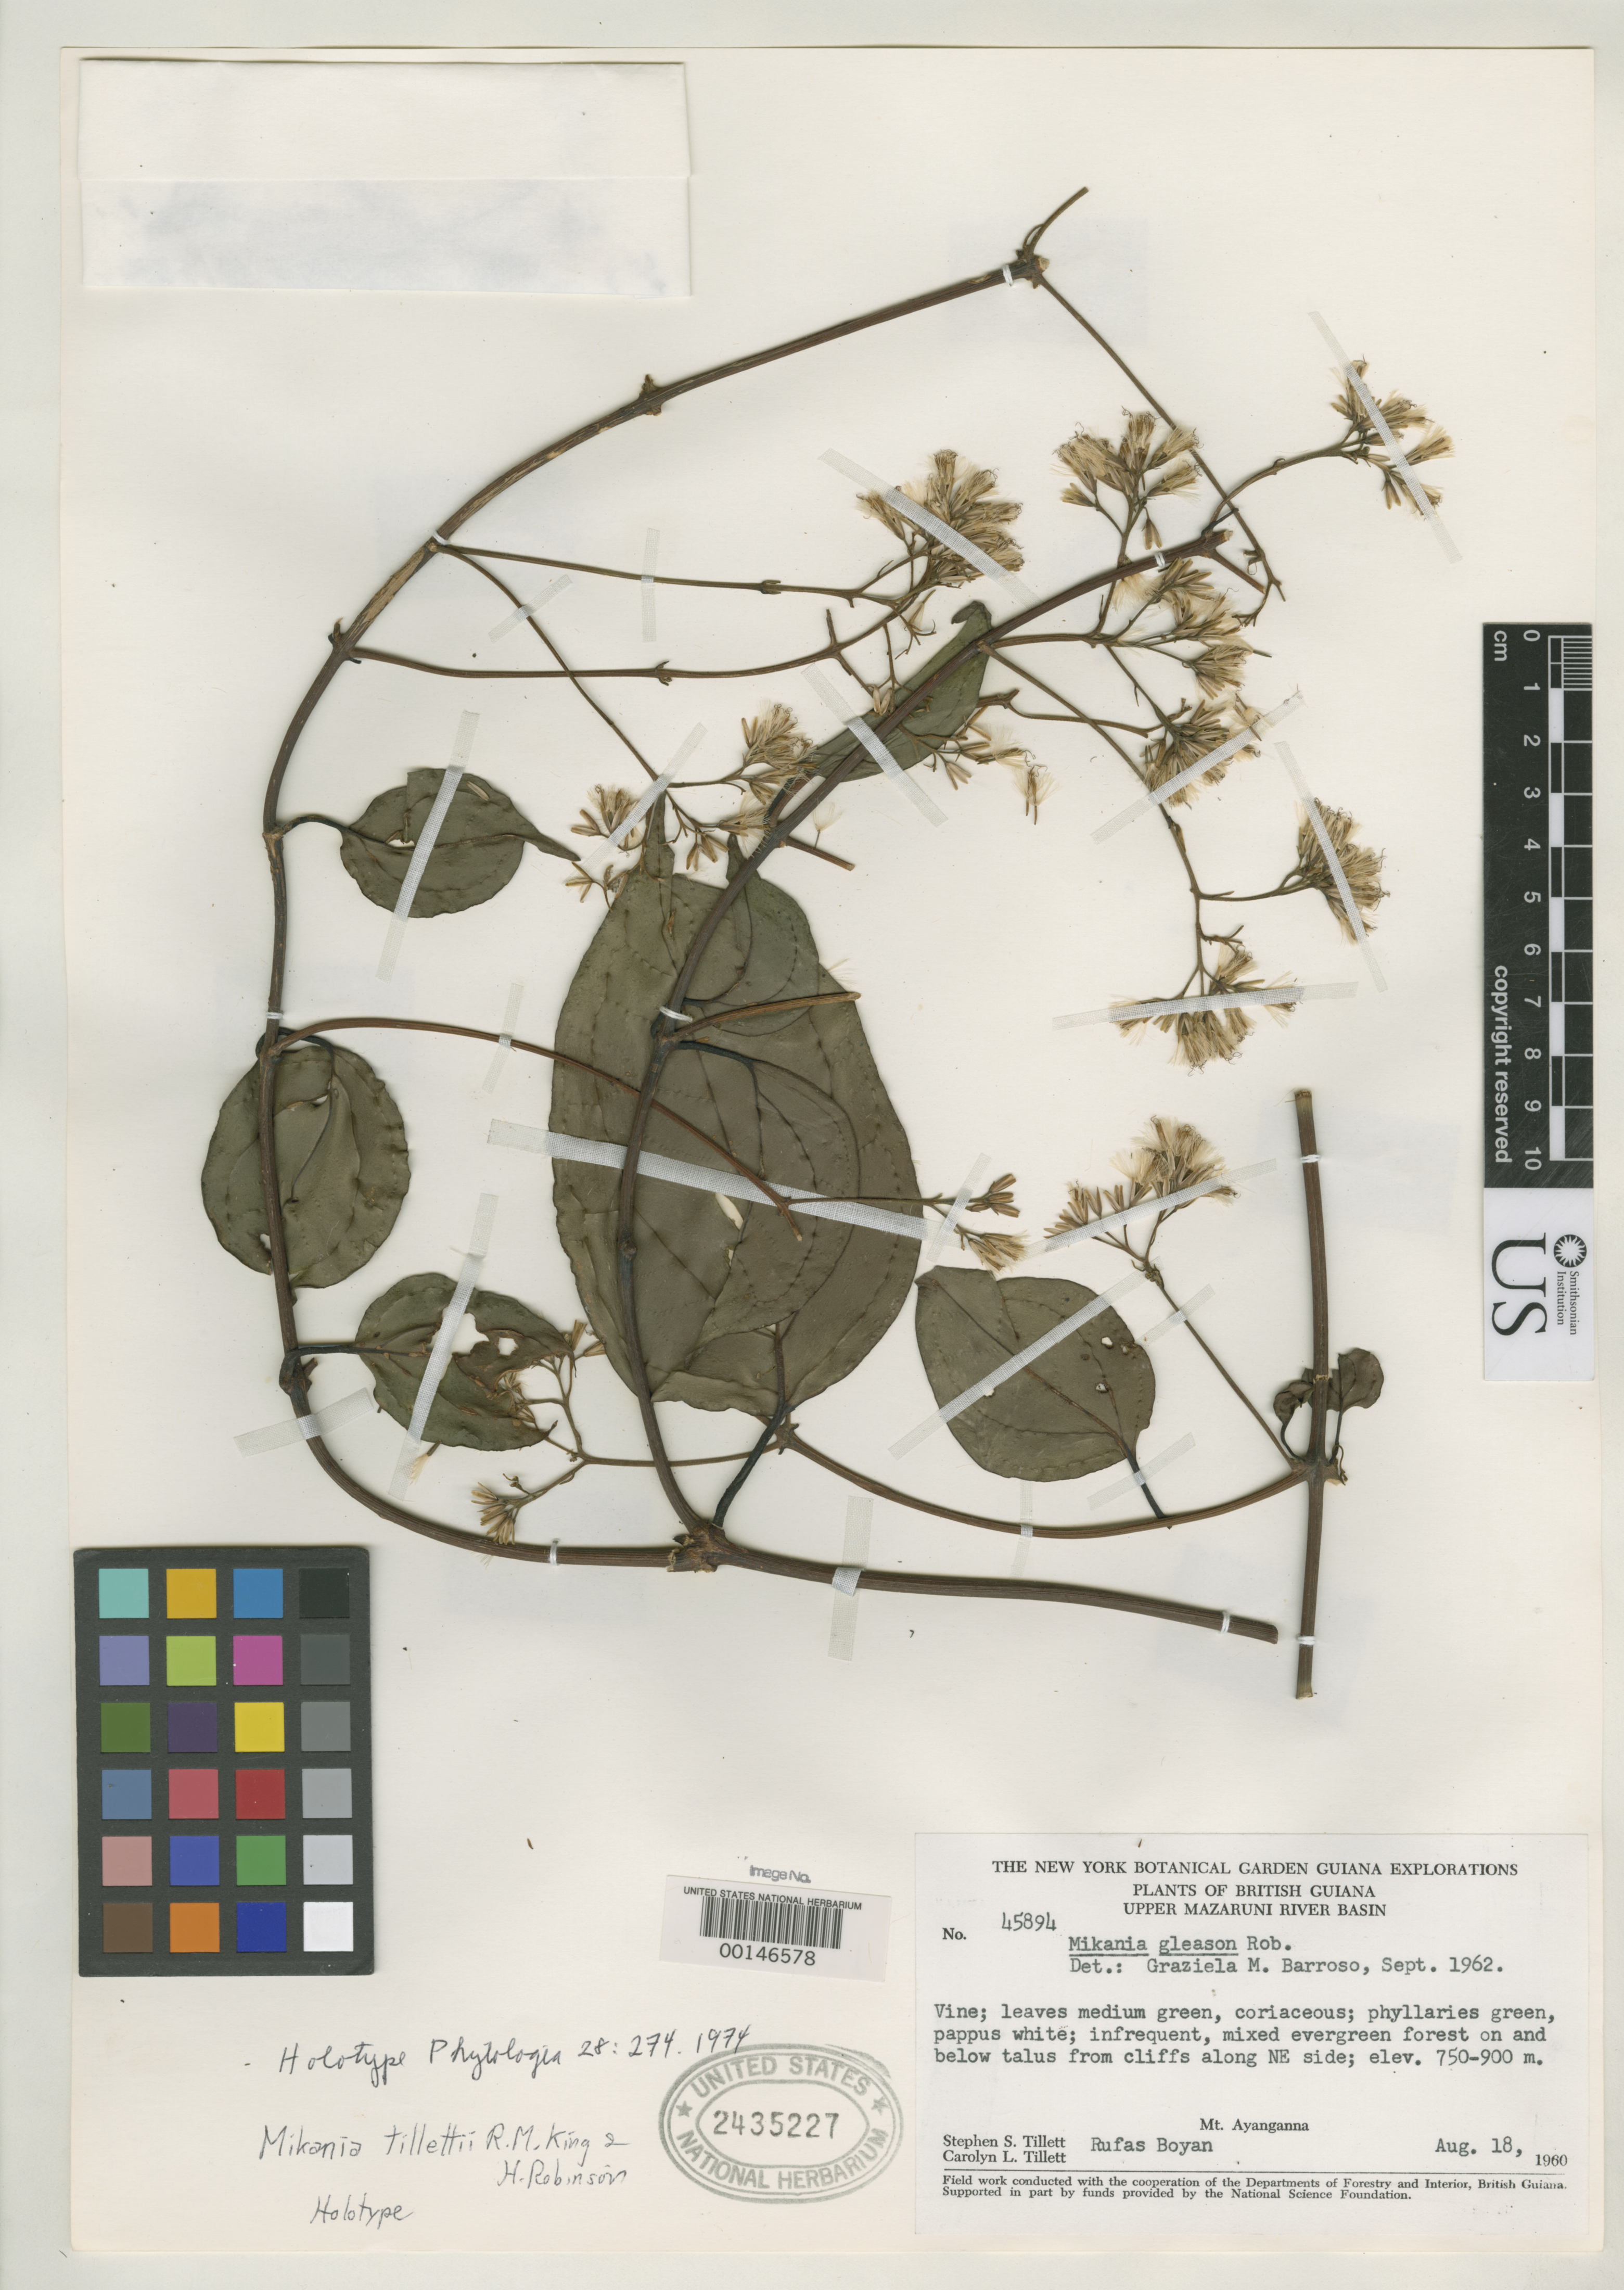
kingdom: Plantae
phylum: Tracheophyta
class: Magnoliopsida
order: Asterales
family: Asteraceae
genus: Mikania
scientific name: Mikania tillettii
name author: R.M. King & H. Rob.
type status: Holotype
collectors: S. S. Tillett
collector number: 45894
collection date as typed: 18 Aug 1960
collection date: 1960-08-18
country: Guyana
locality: Upper Mazaruni River Basin.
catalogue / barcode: US 2435227